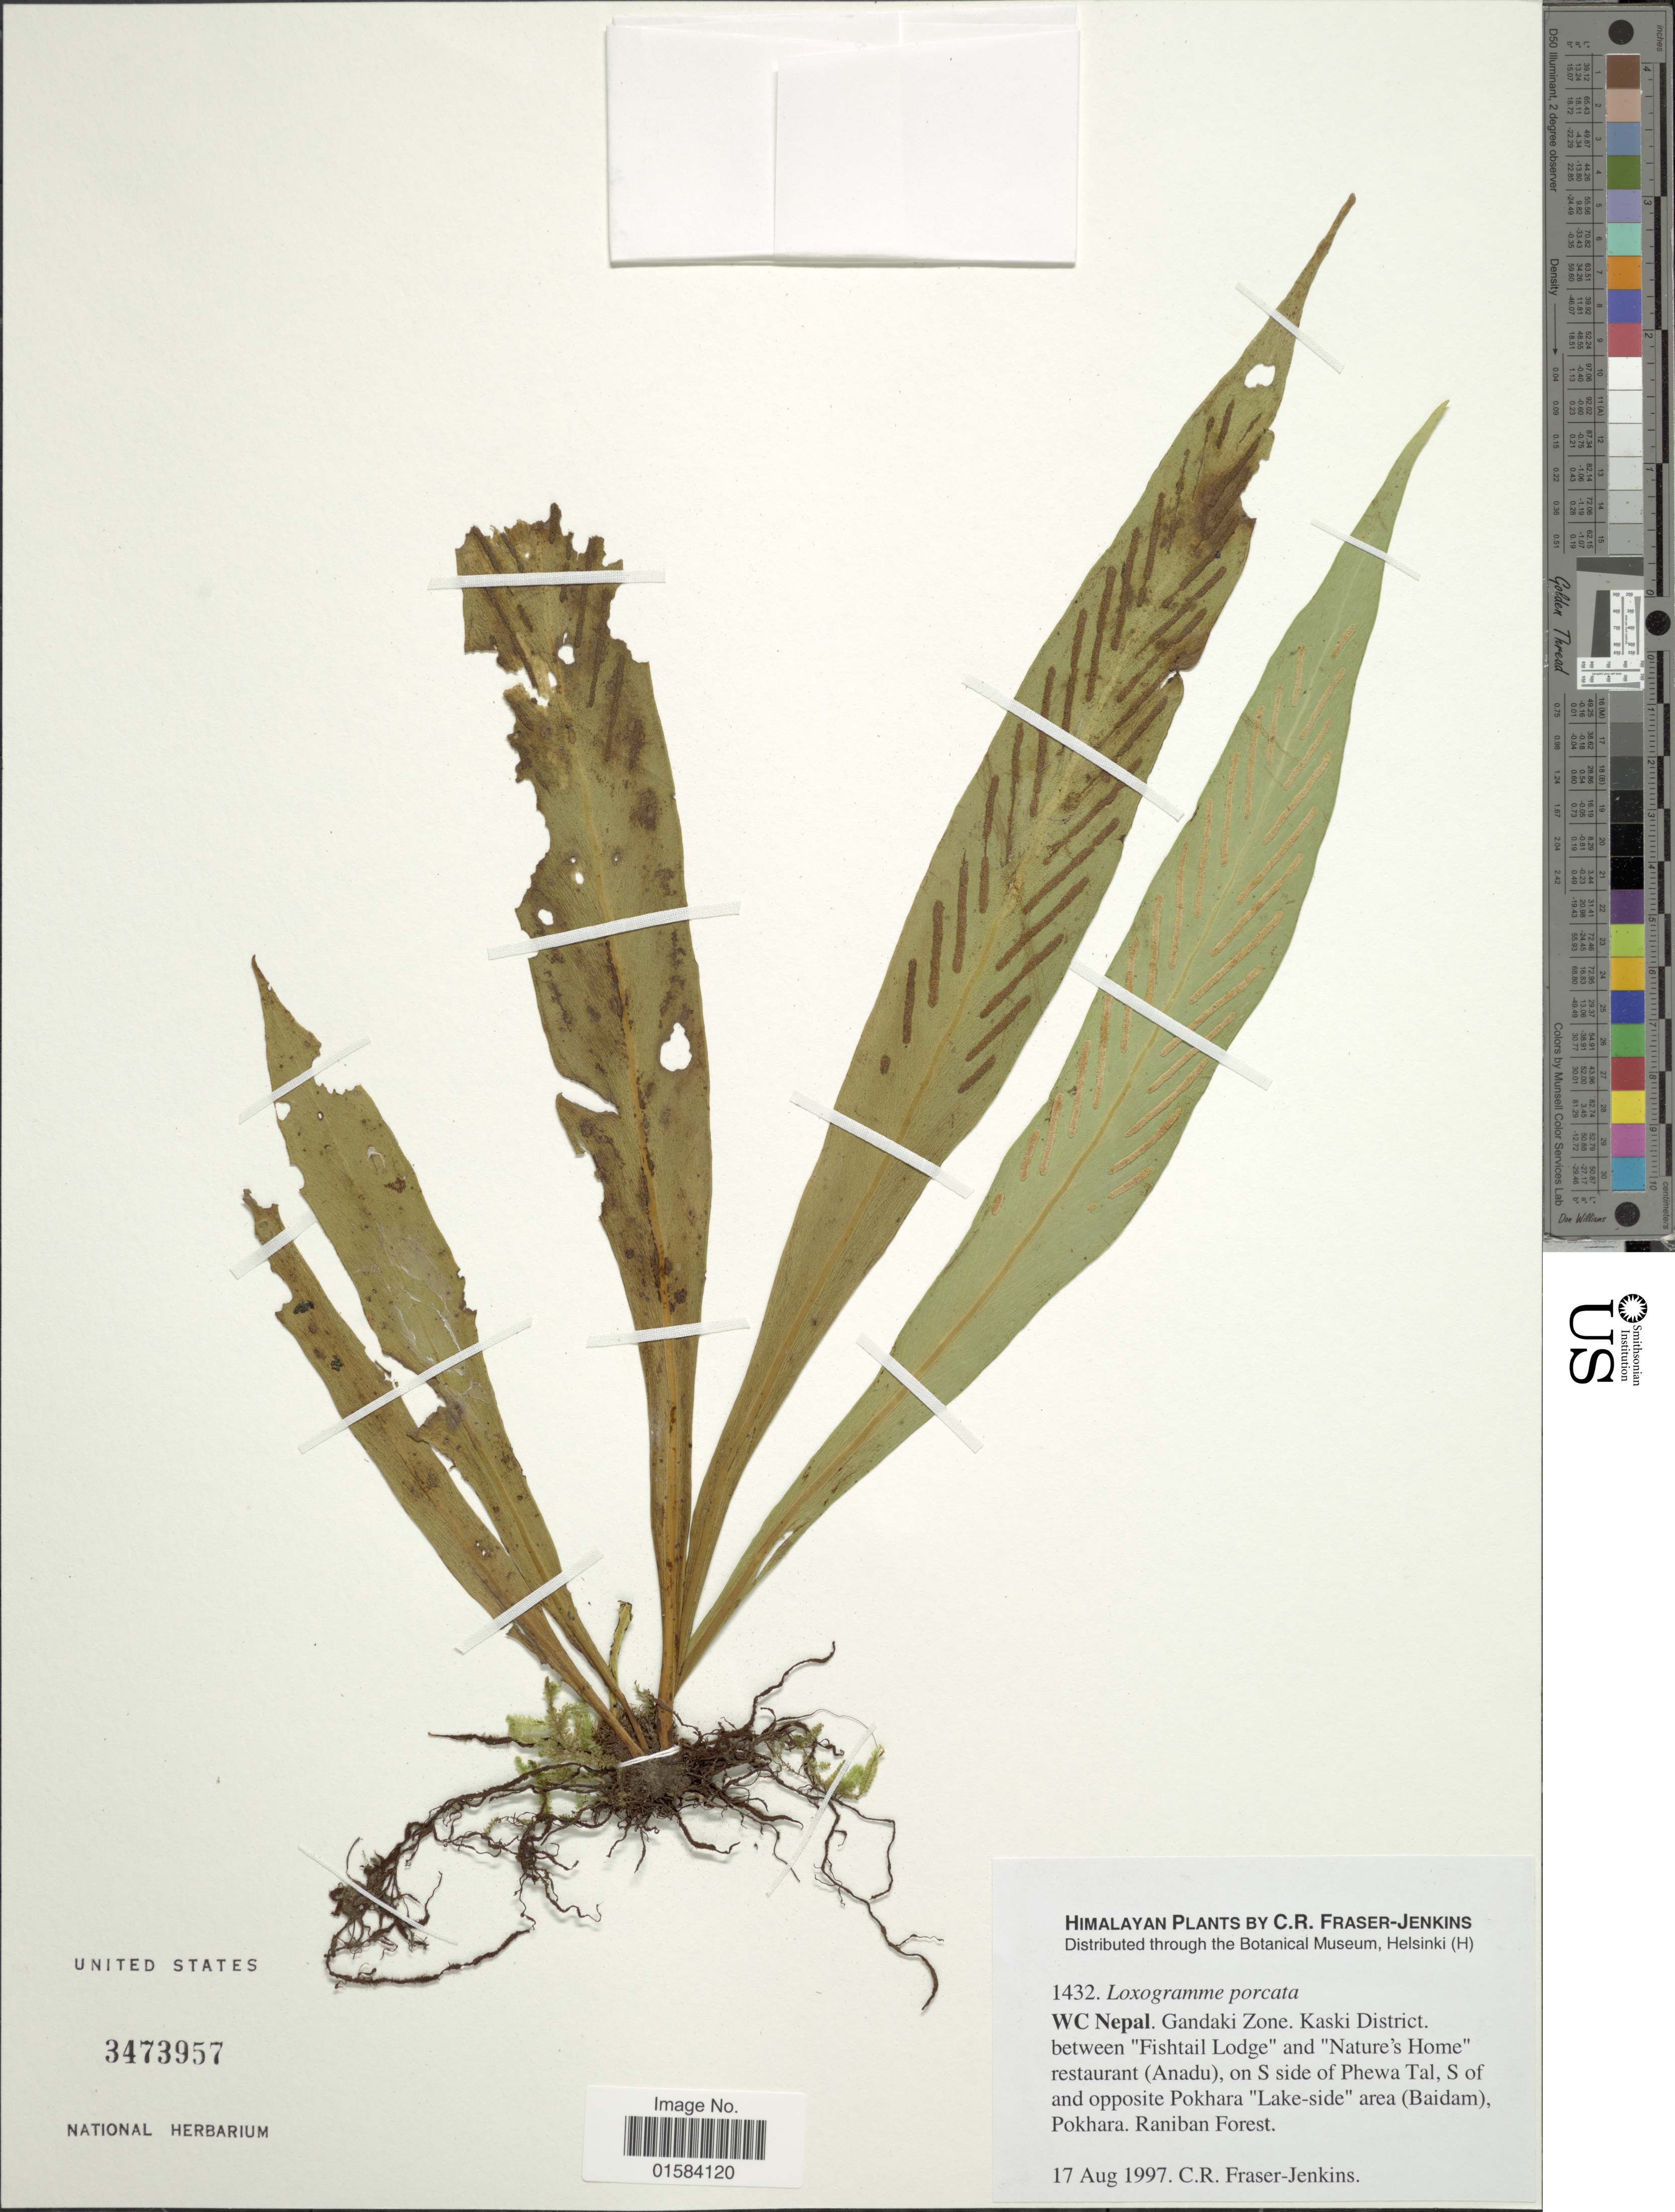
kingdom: Plantae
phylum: Tracheophyta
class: Polypodiopsida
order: Polypodiales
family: Polypodiaceae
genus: Loxogramme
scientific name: Loxogramme porcata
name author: M.G. Price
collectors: C. R. Fraser-Jenkins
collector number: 1432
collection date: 1997-08-17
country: Nepal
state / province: Gandaki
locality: Himalayan, WC Nepal. Gandaki Zone. Kaski District. between 'Fishtail Lodge' and 'Nature's Home' restaurant (Anadu), on S side of Phewa Tal, S of and opposite Pokhara 'Lake-side' area (Baidam), Pokhara. Raniban Forest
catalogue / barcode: US 3473957